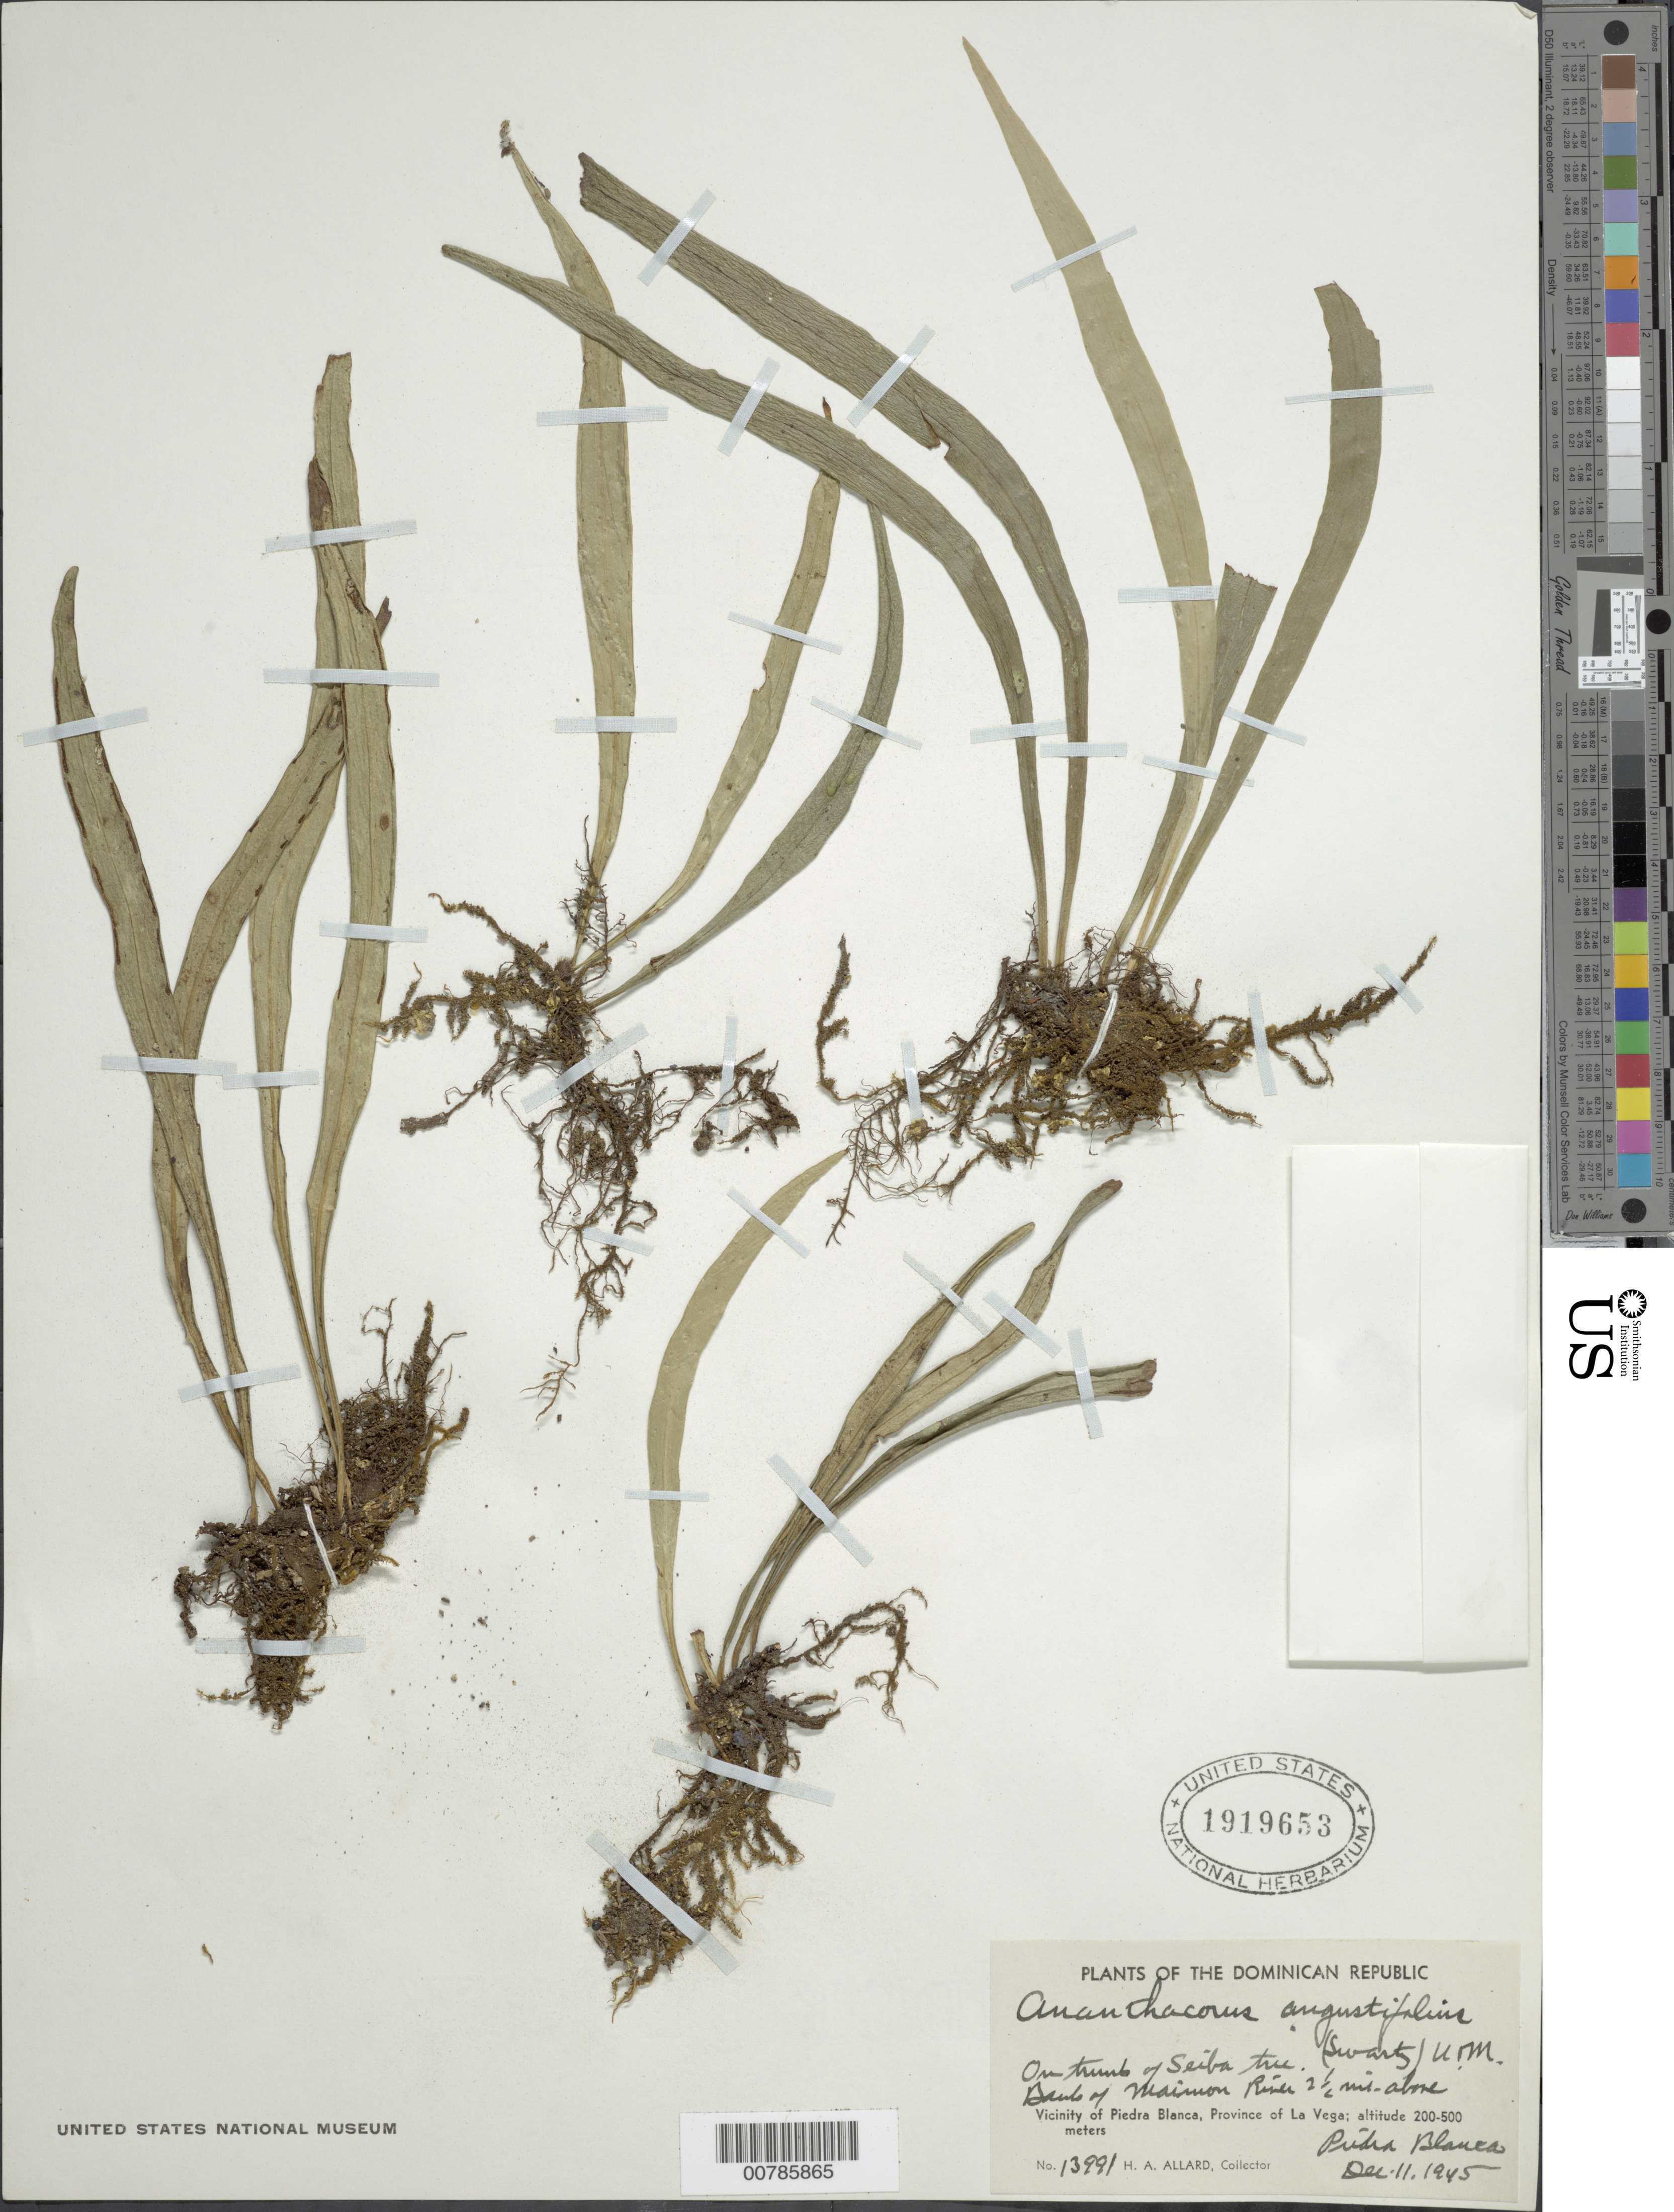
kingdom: Plantae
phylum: Tracheophyta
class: Polypodiopsida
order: Polypodiales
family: Pteridaceae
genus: Ananthacorus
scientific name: Ananthacorus angustifolius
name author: (Sw.) Underw. & Maxon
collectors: H. A. Allard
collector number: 13991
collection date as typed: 11 Dec 1945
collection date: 1945-12-11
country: Dominican Republic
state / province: La Vega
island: Hispaniola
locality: Piedra Blanca vicinity; Maimon River, 2.5 miles above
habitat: On trunk of Seiba tree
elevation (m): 200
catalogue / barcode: US 1919653